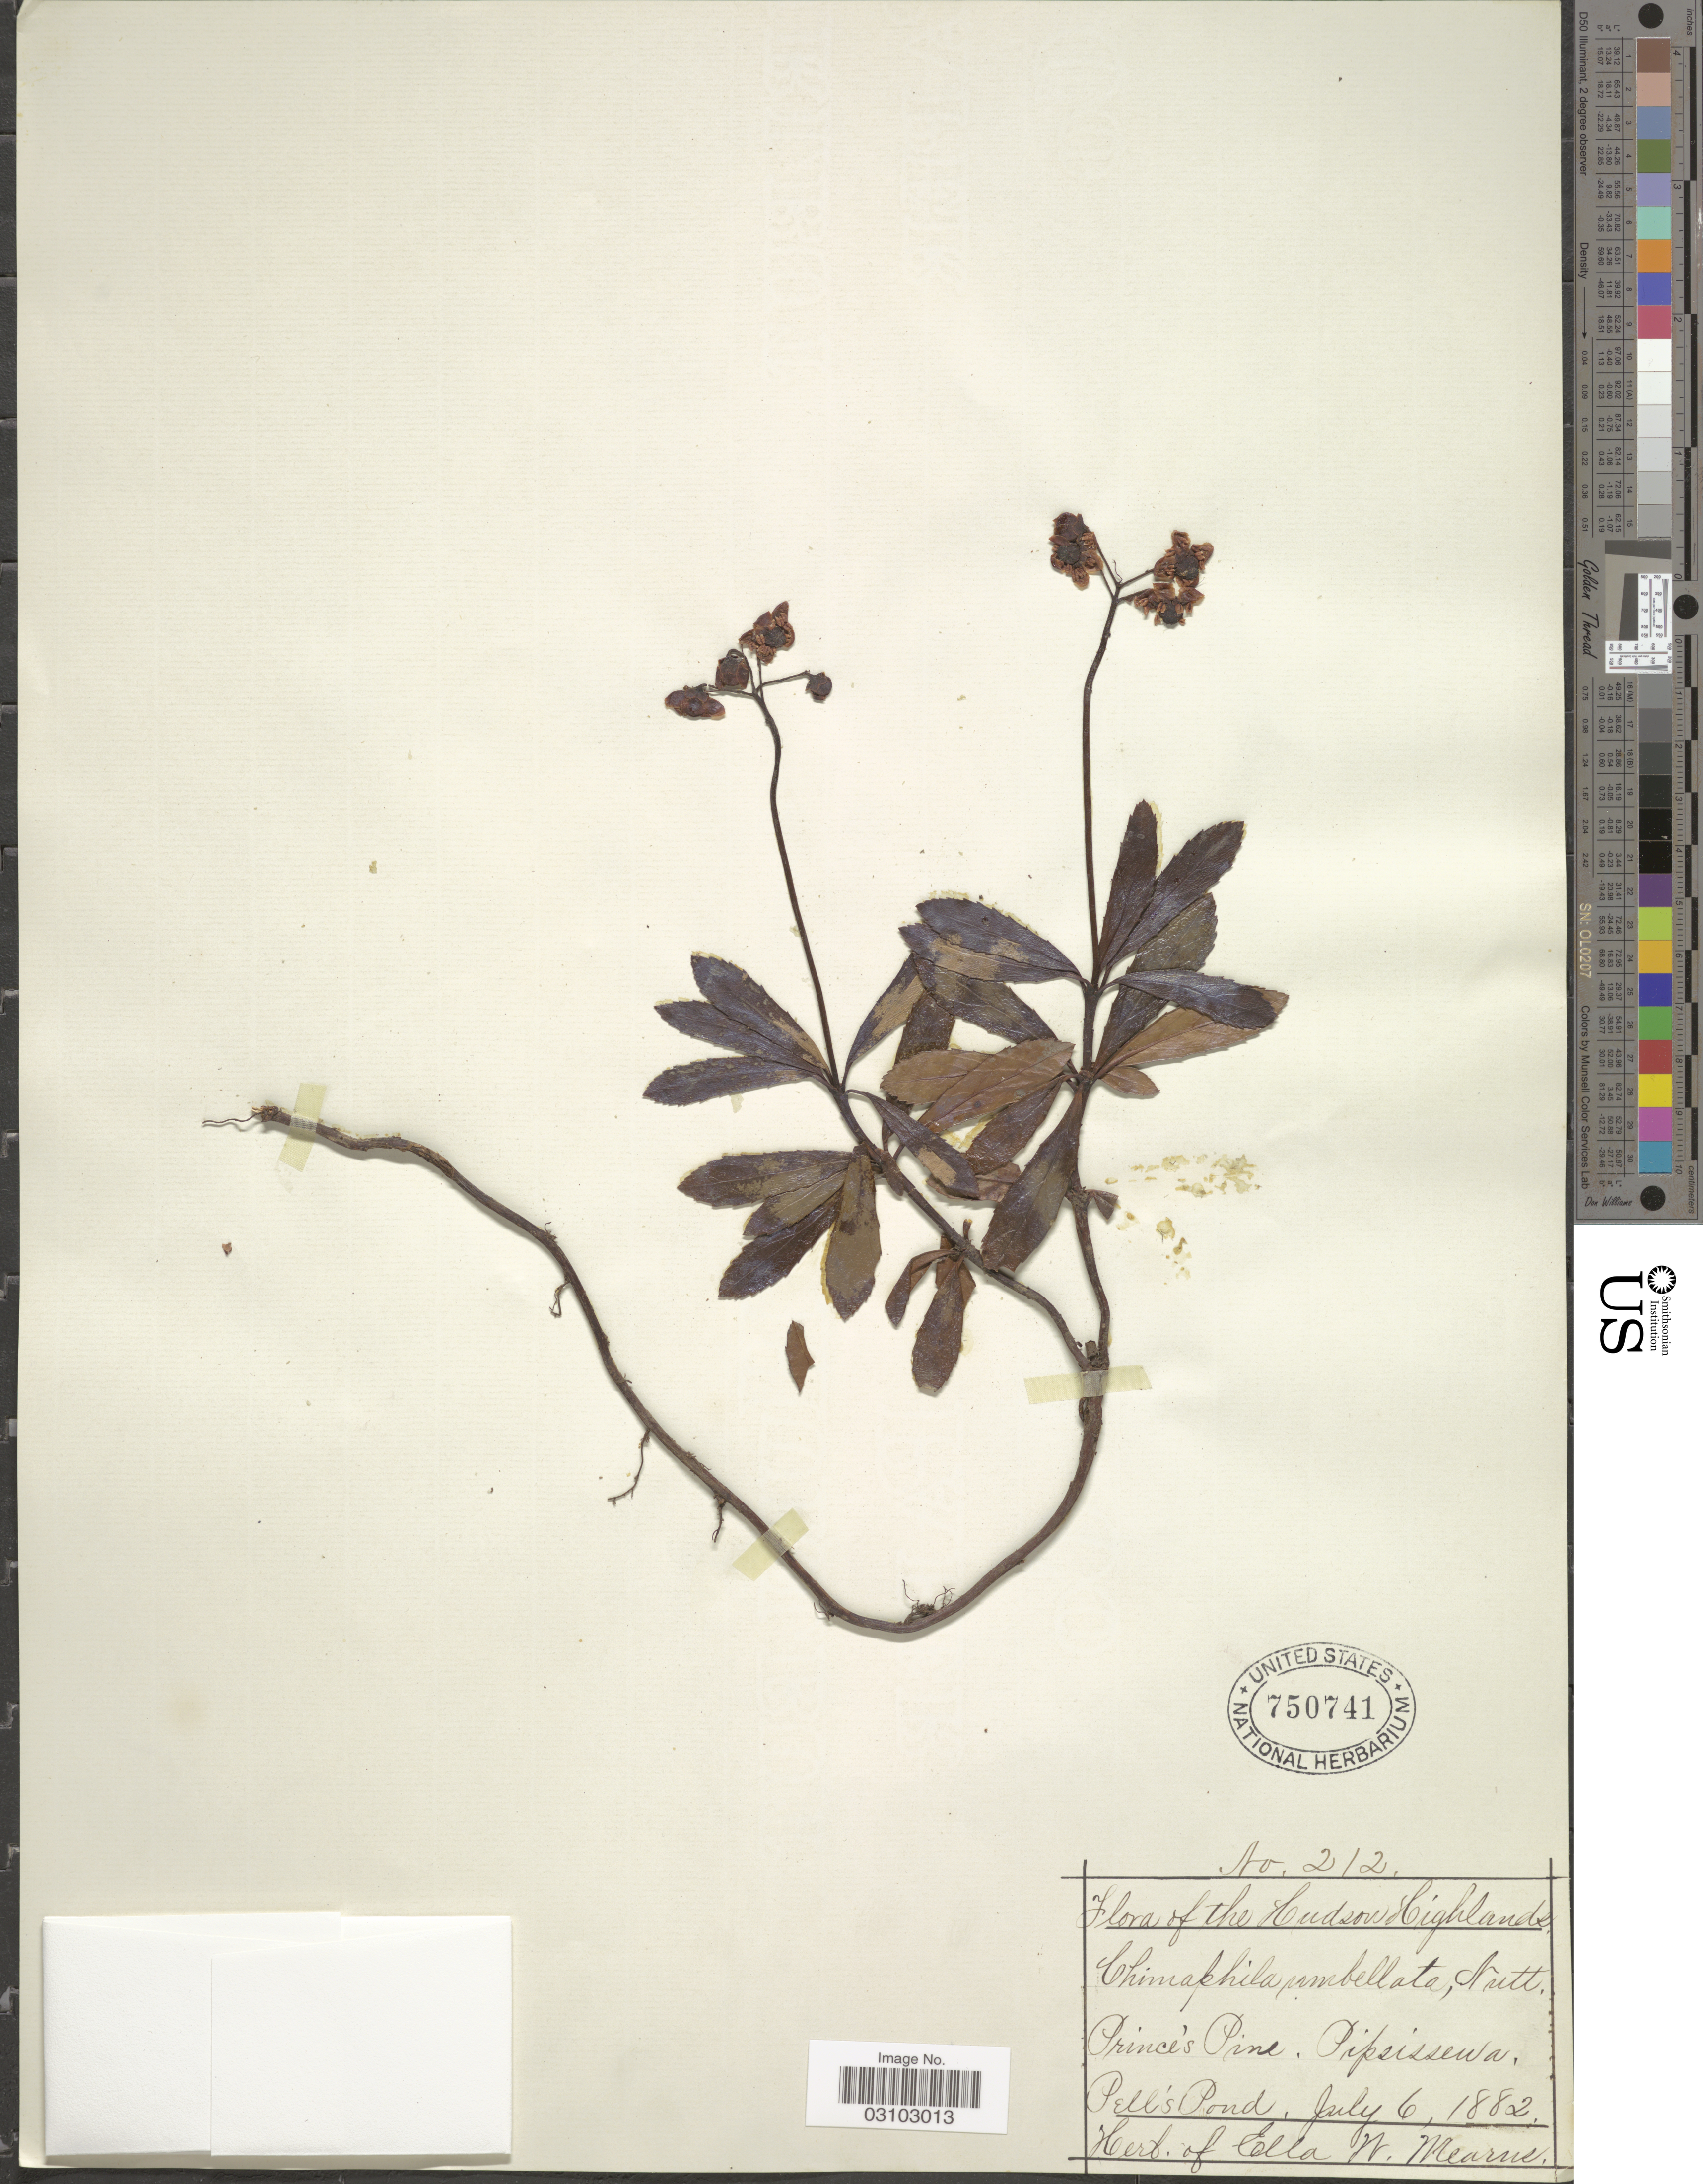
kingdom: Plantae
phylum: Tracheophyta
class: Magnoliopsida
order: Ericales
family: Ericaceae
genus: Chimaphila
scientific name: Chimaphila umbellata subsp. occidentalis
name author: (Rydb.) Hultén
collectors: ex herb. Ella W. Mearns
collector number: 212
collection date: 1882-07-06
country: United States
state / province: New York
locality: Hudson Highlands. Prince's Pine. Pipsossewa. Pell's Pond.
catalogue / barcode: US 750741